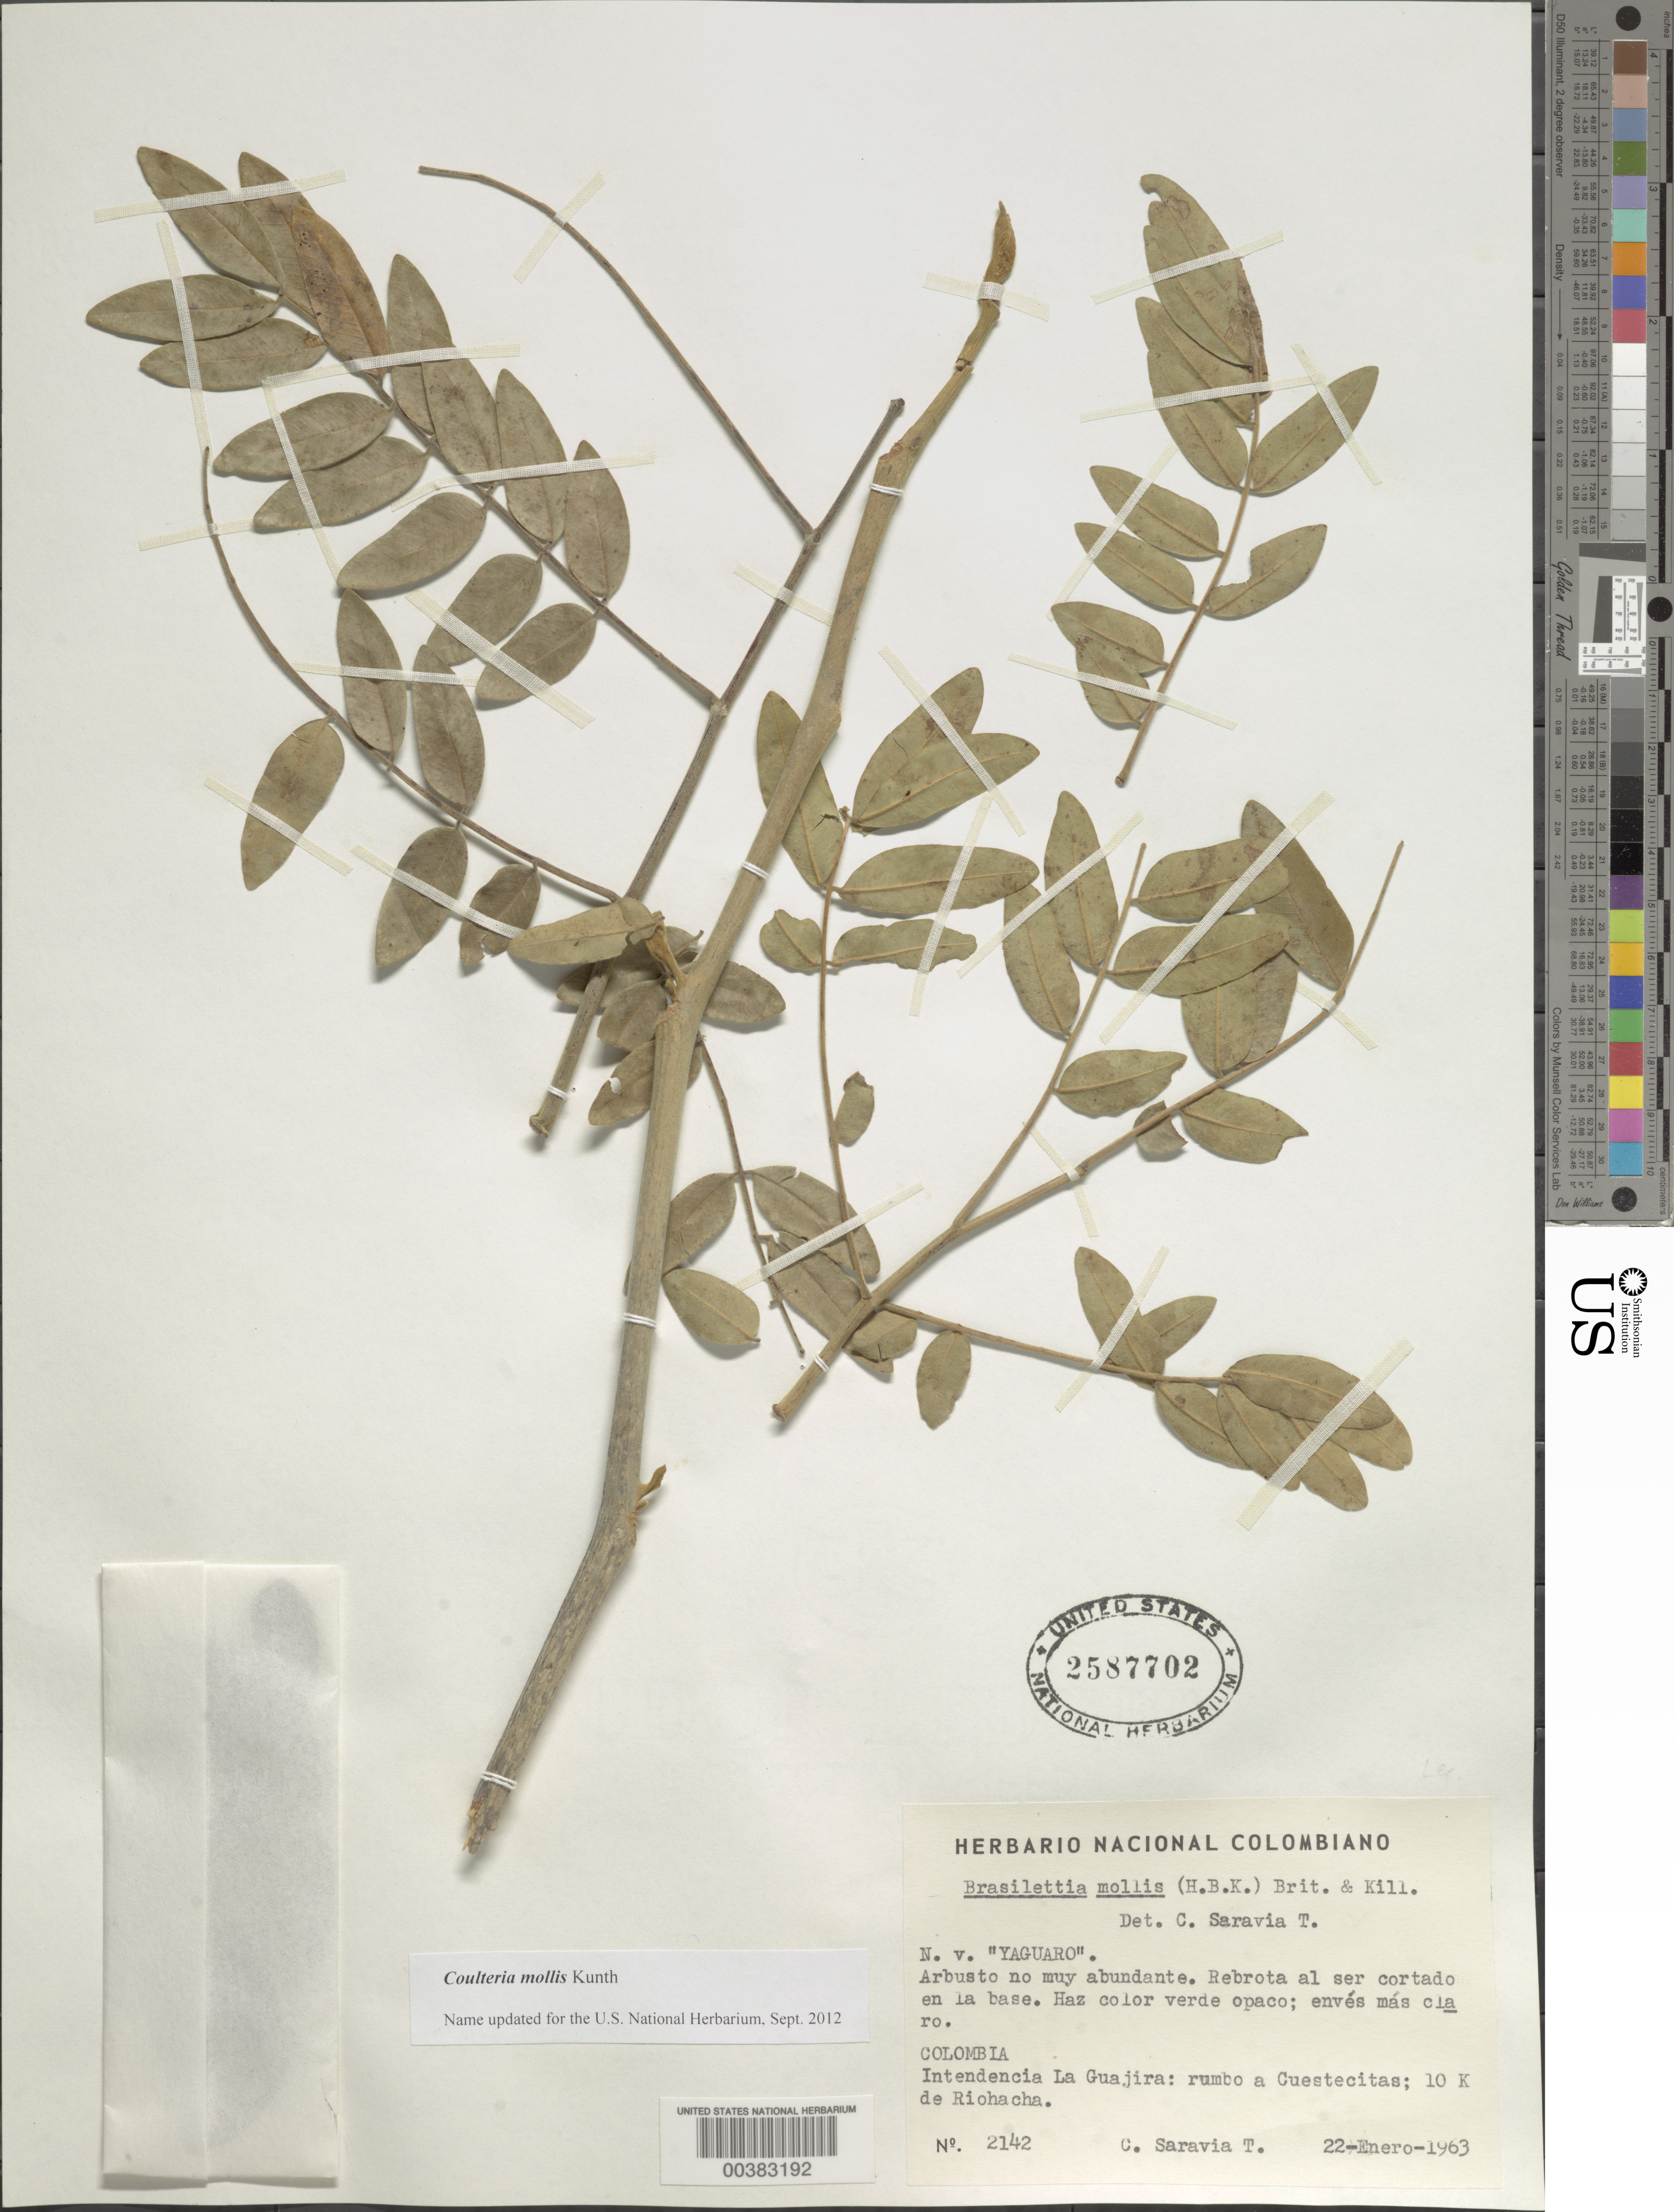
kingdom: Plantae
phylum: Tracheophyta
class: Magnoliopsida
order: Fabales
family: Fabaceae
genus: Coulteria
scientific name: Coulteria mollis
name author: Kunth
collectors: C. Saravia T.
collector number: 2142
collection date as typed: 22 Jan 1963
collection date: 1963-01-22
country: Colombia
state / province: La Guajira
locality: Rumbo a Cuesticitas; 10 km de Rio Hacha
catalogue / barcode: US 2587702